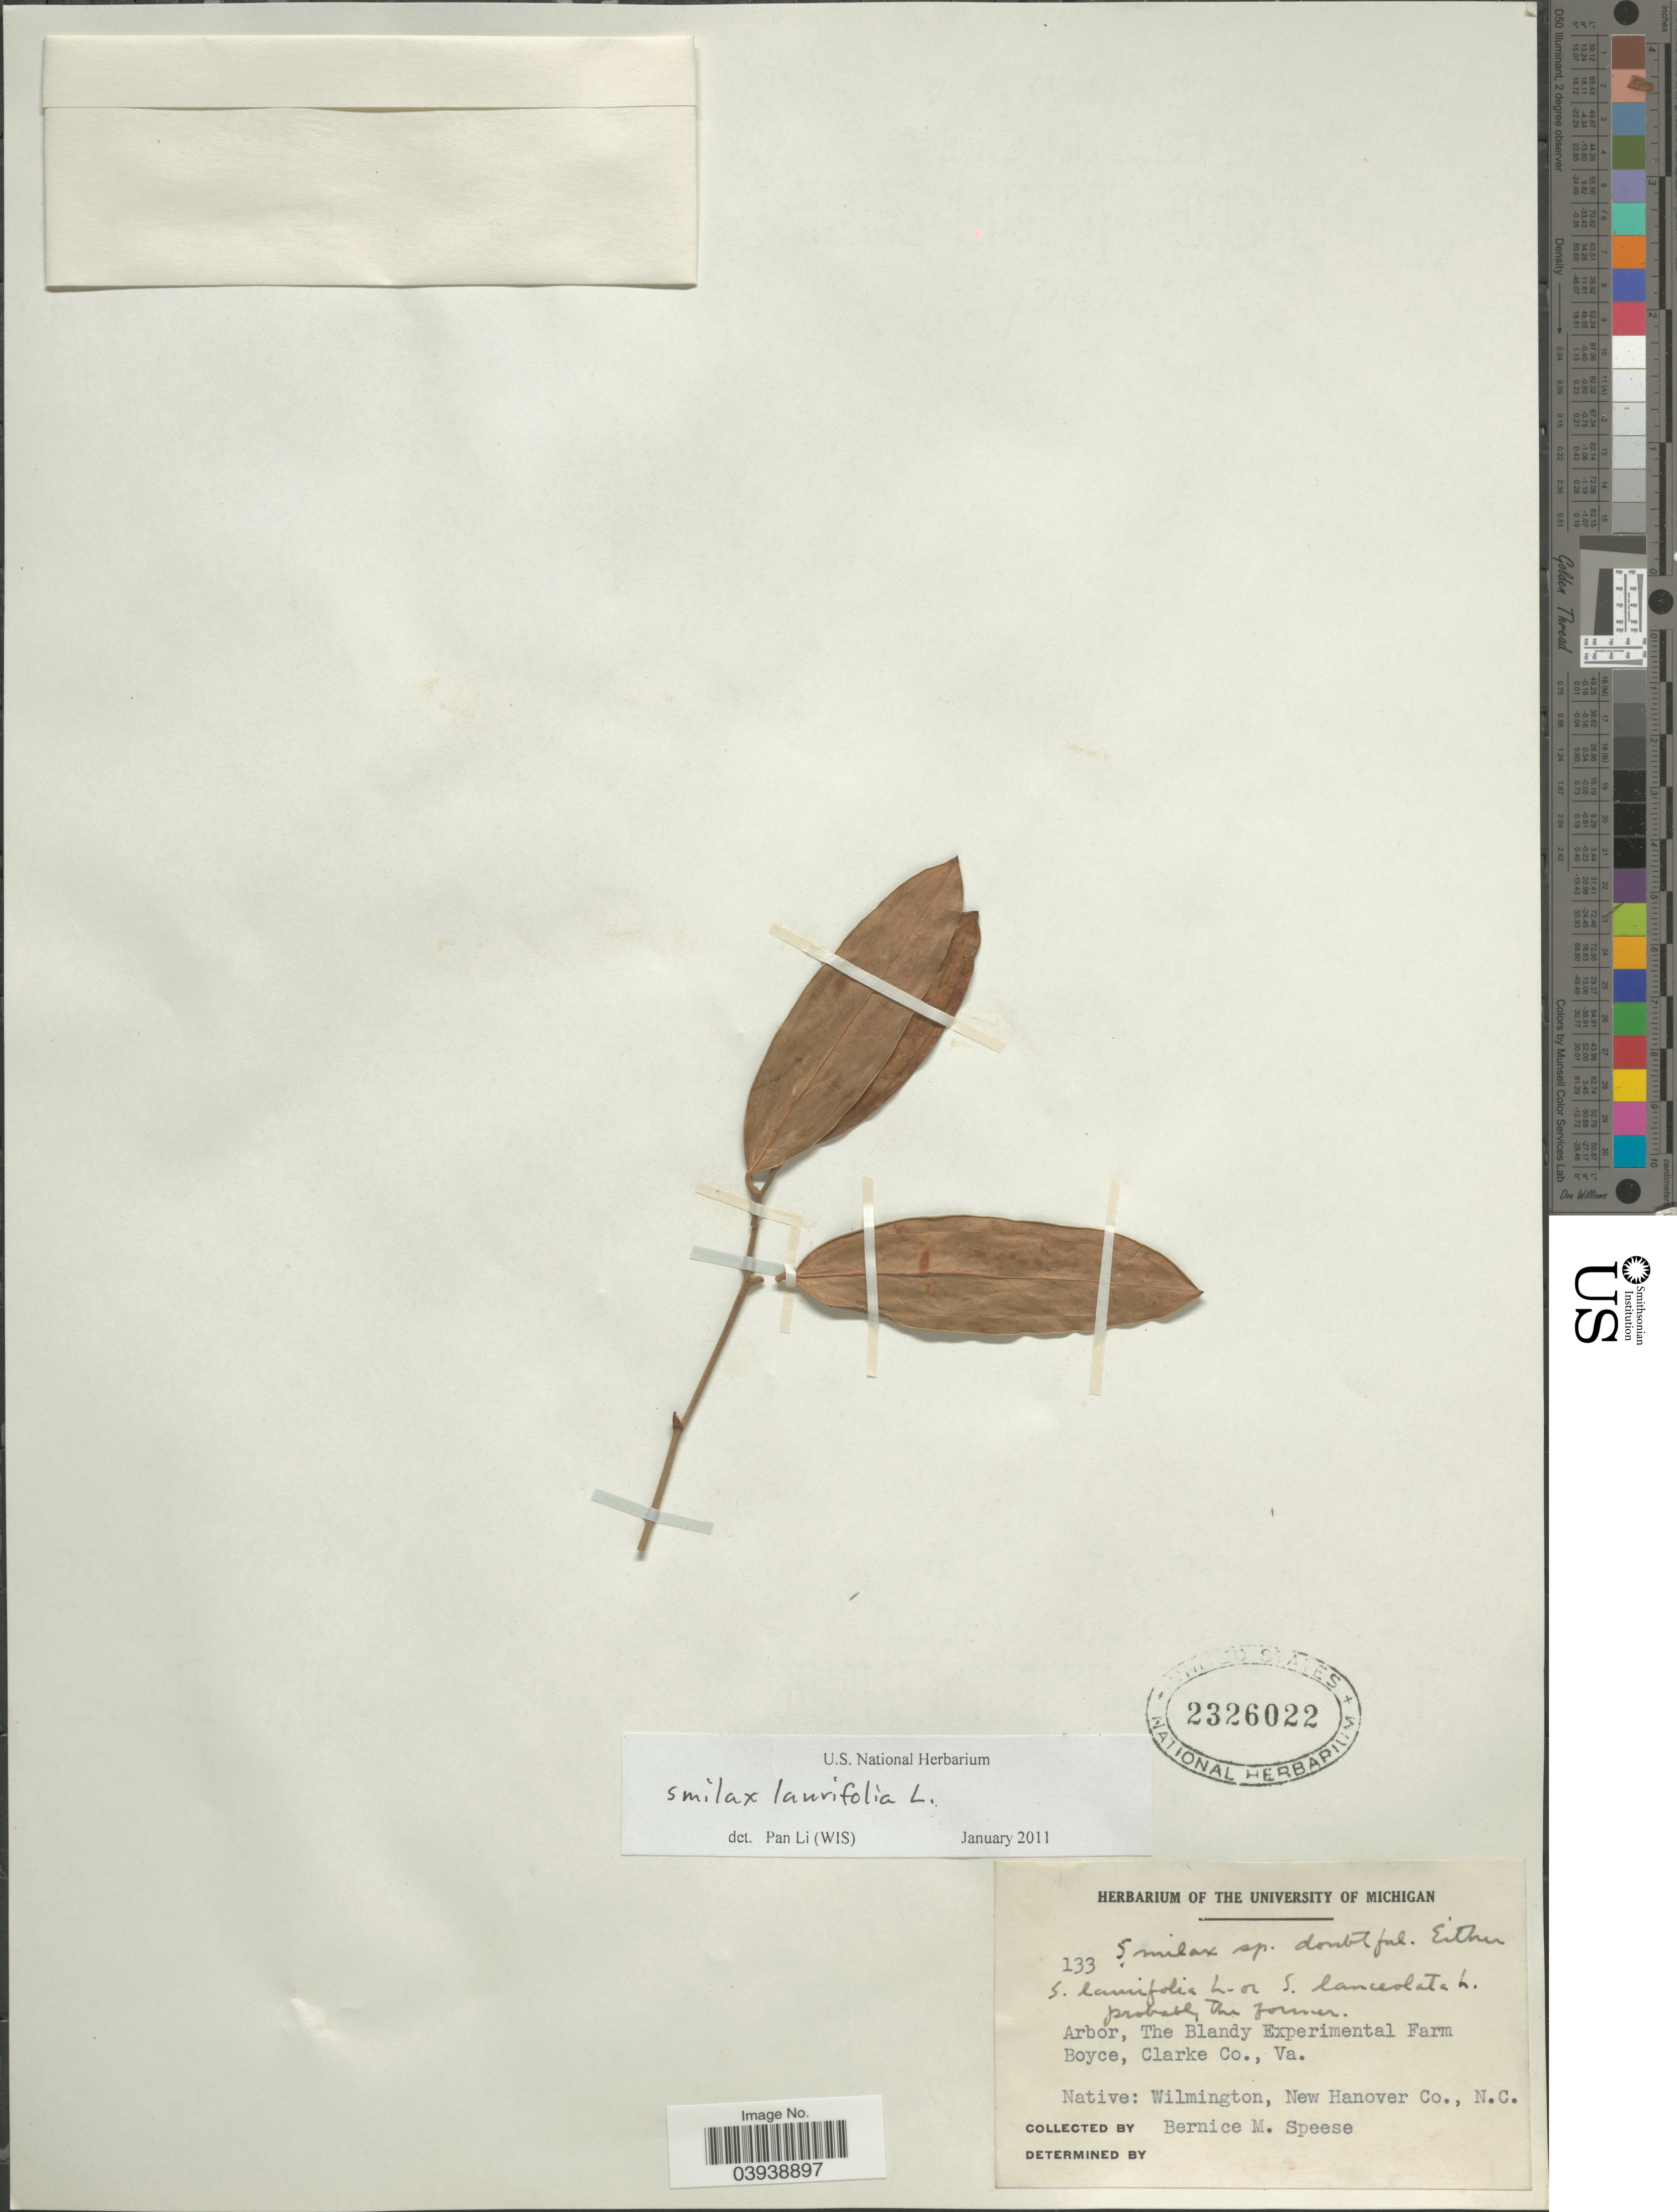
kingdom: Plantae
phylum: Tracheophyta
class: Liliopsida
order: Liliales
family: Smilacaceae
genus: Smilax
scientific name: Smilax laurifolia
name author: L.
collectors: B. Speese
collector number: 133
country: United States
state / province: Virginia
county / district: Clarke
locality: Arbor, The Blandy Experimental Farm Boyce, Clarke Co.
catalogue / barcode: US 2326022